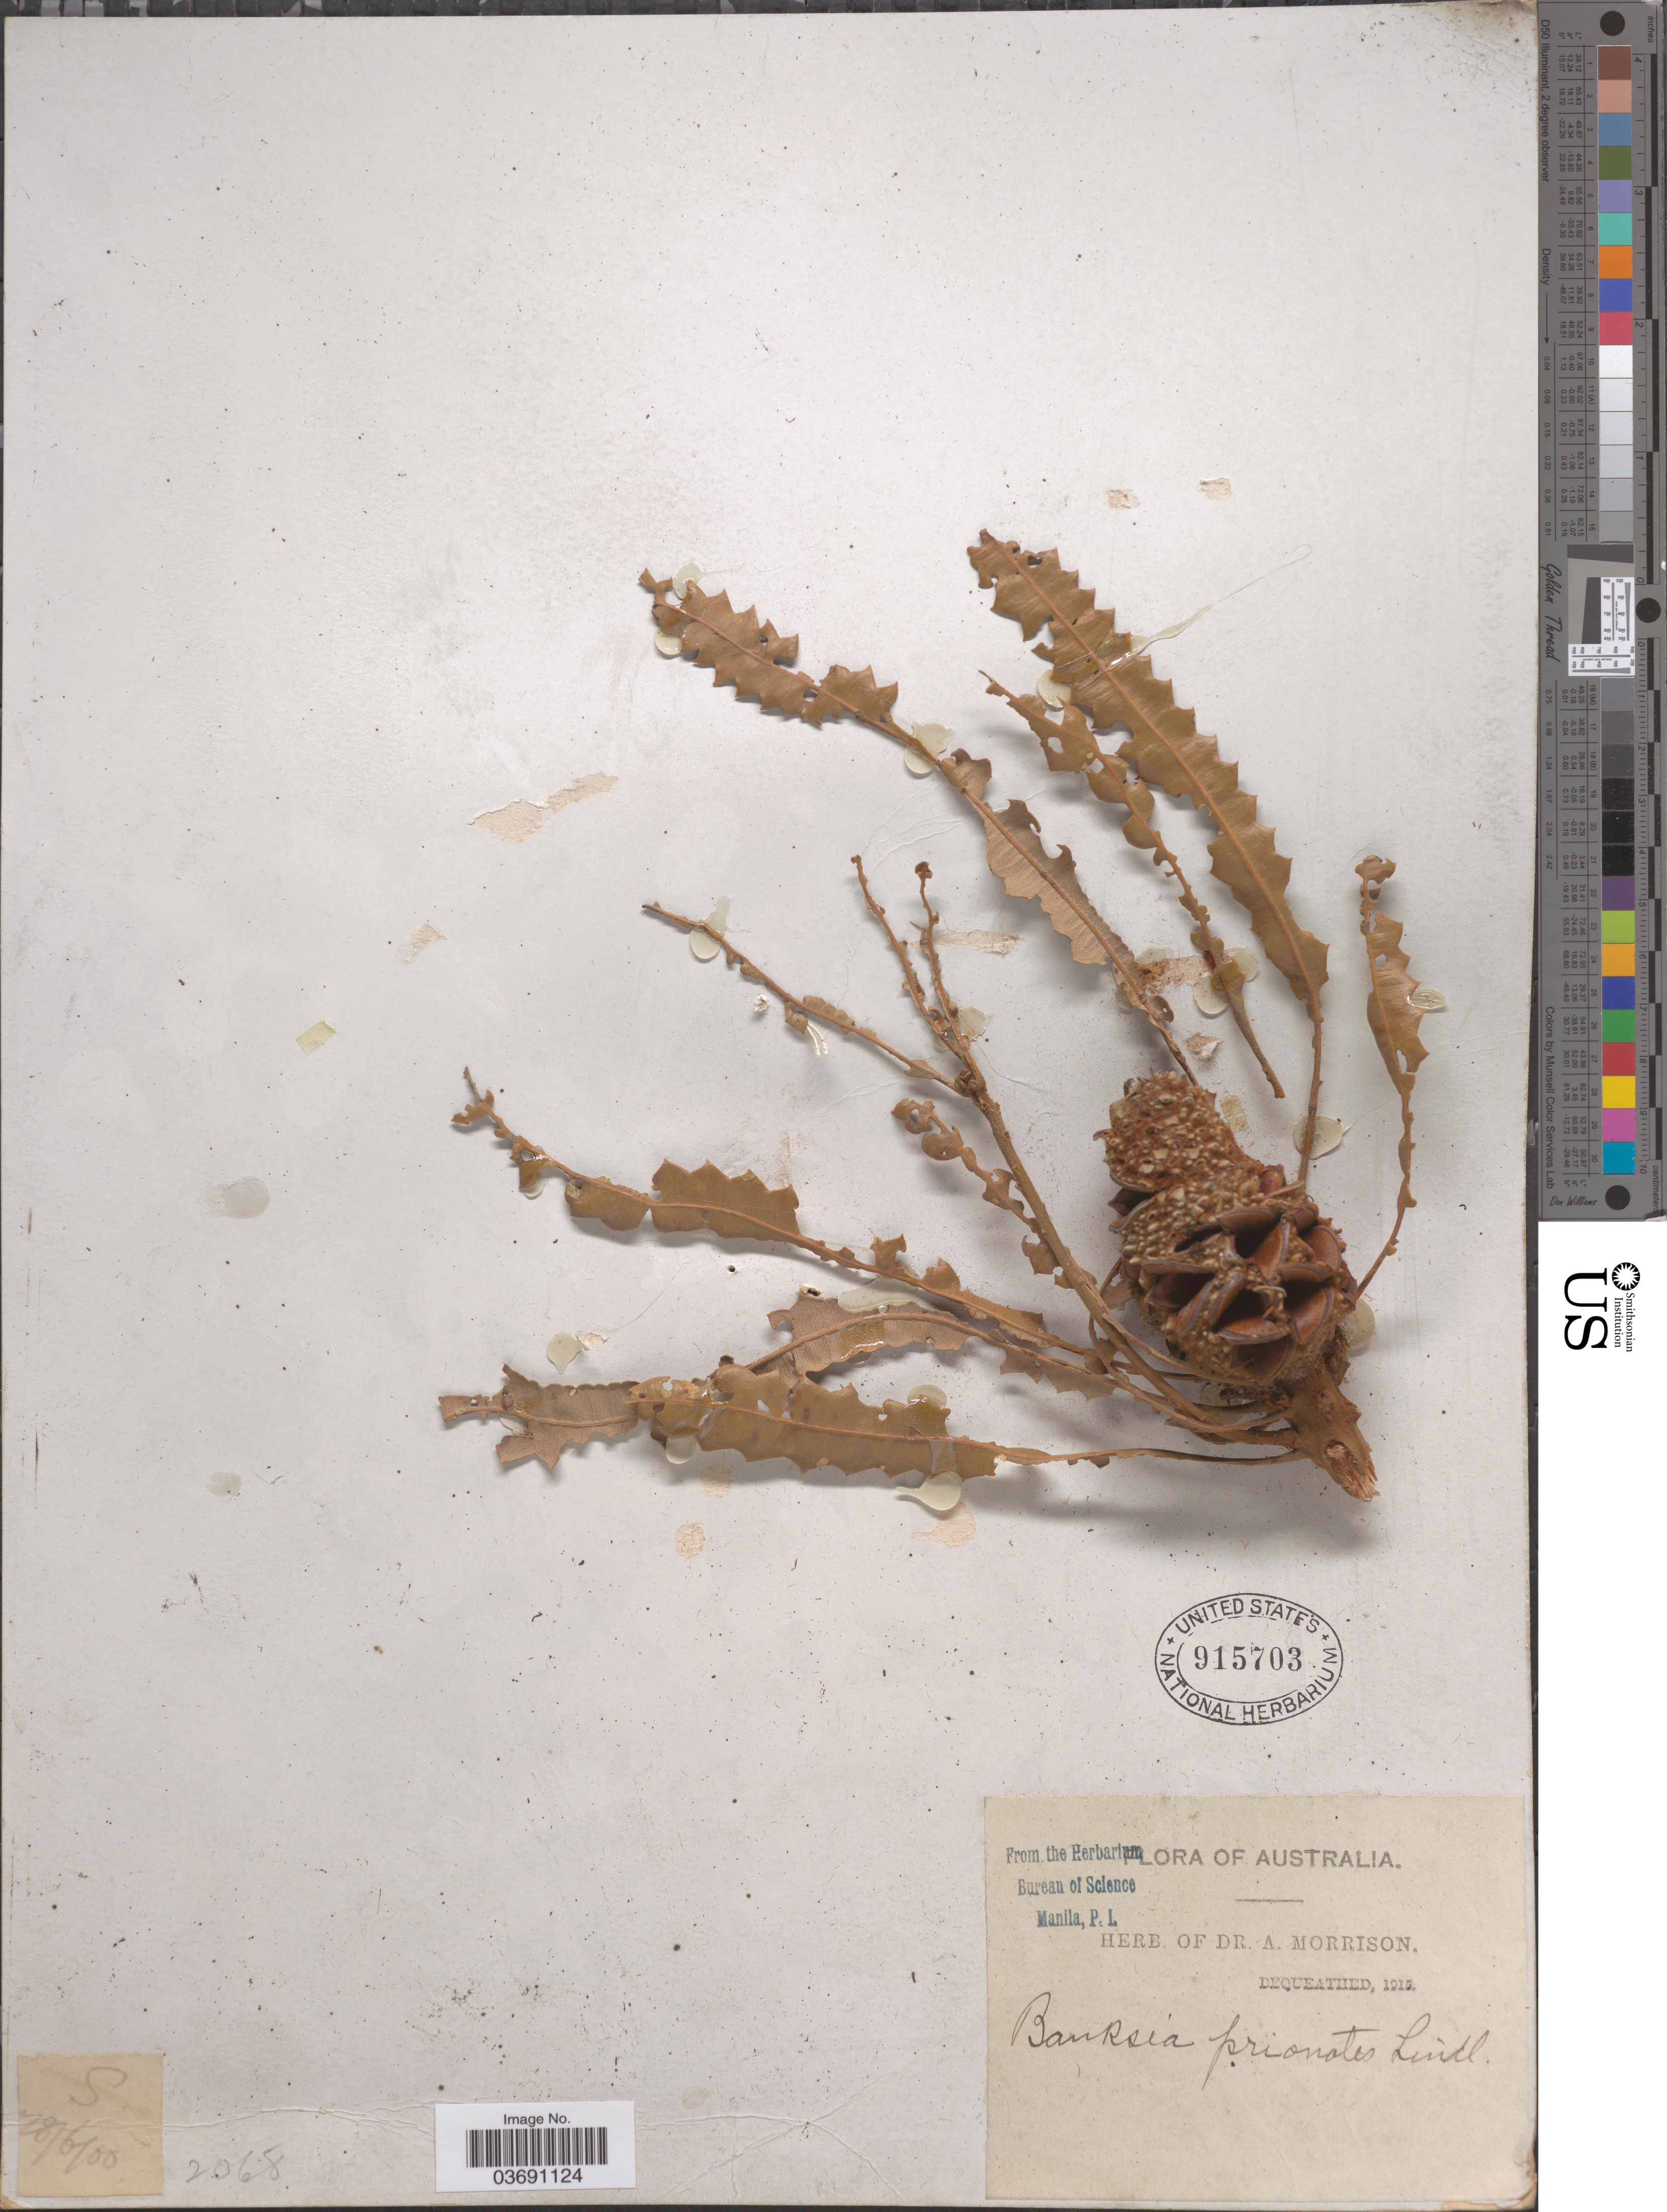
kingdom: Plantae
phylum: Tracheophyta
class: Magnoliopsida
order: Proteales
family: Proteaceae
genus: Banksia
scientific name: Banksia prionotes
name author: Lindl.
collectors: A. Morrison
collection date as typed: Transcribed d/m/y: 28/6/0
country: Australia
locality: S. [unsure placement]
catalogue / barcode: US 915703